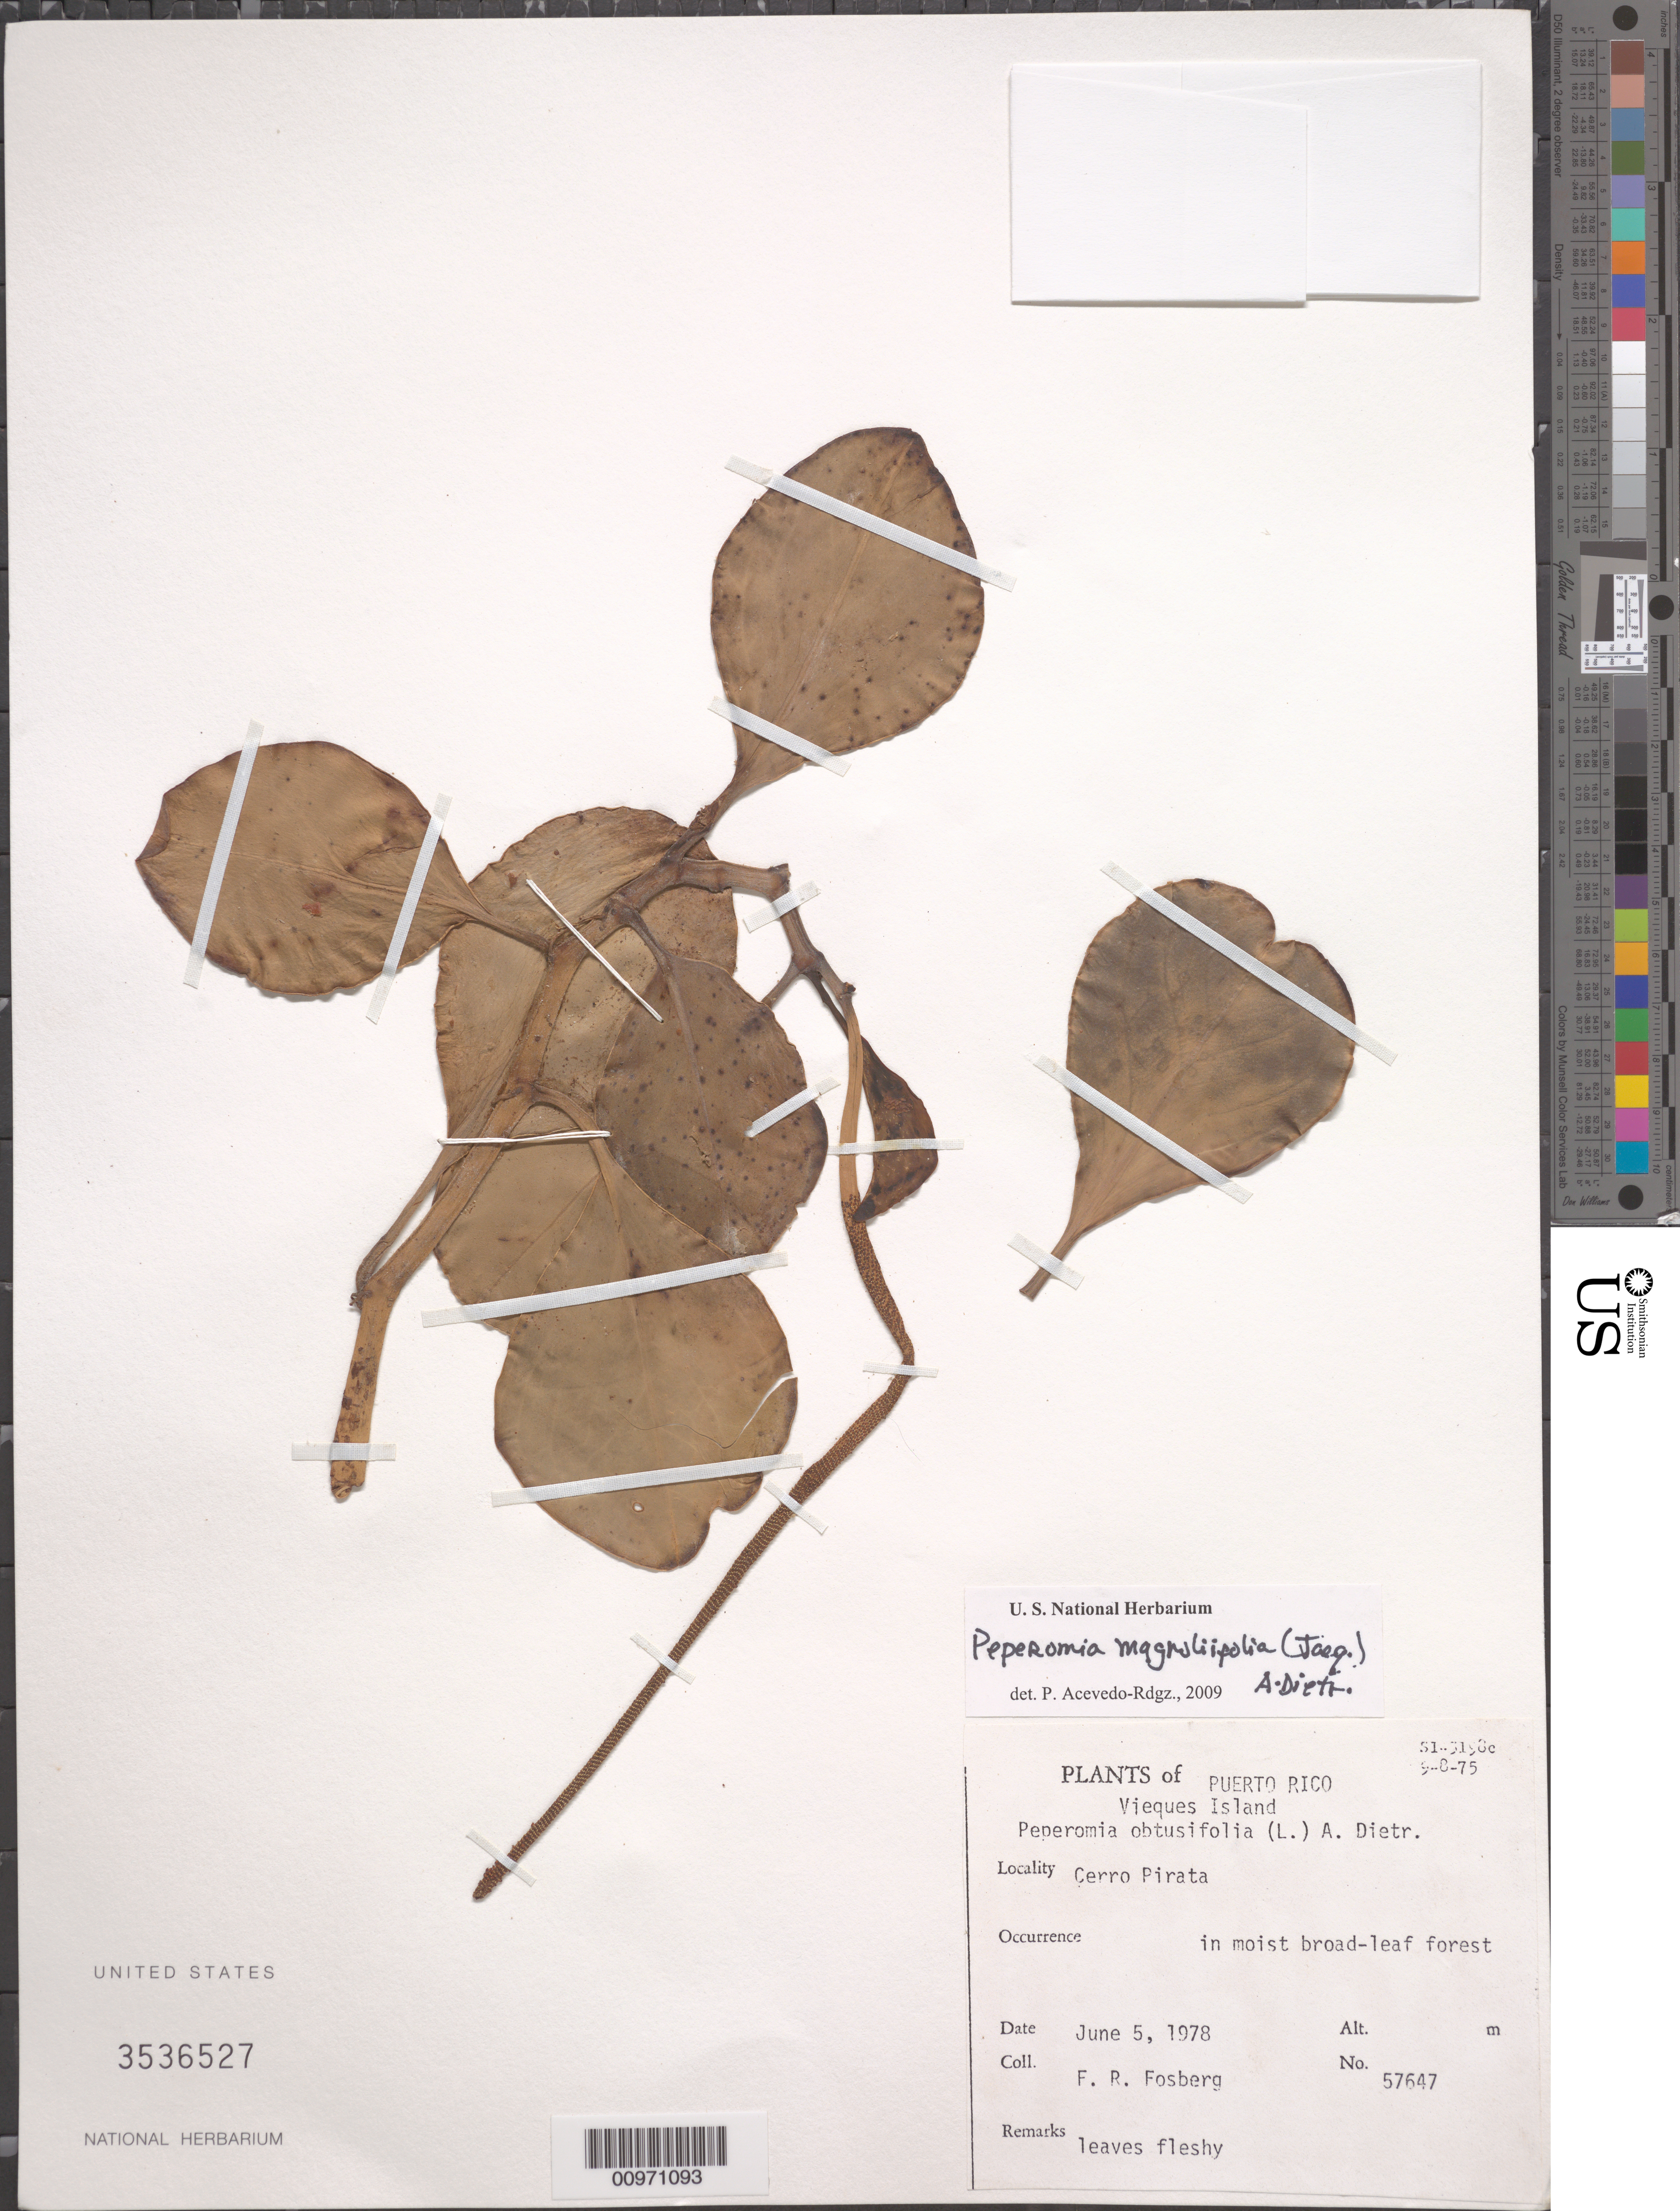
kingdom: Plantae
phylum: Tracheophyta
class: Magnoliopsida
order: Piperales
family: Piperaceae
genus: Peperomia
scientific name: Peperomia magnoliifolia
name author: (Jacq.) A. Dietr.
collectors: F. R. Fosberg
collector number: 57647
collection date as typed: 05 Jun 1978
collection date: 1978-06-05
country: Puerto Rico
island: Vieques I.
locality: Cerro Pirata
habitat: In moist broadleaf forest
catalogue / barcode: US 3536527